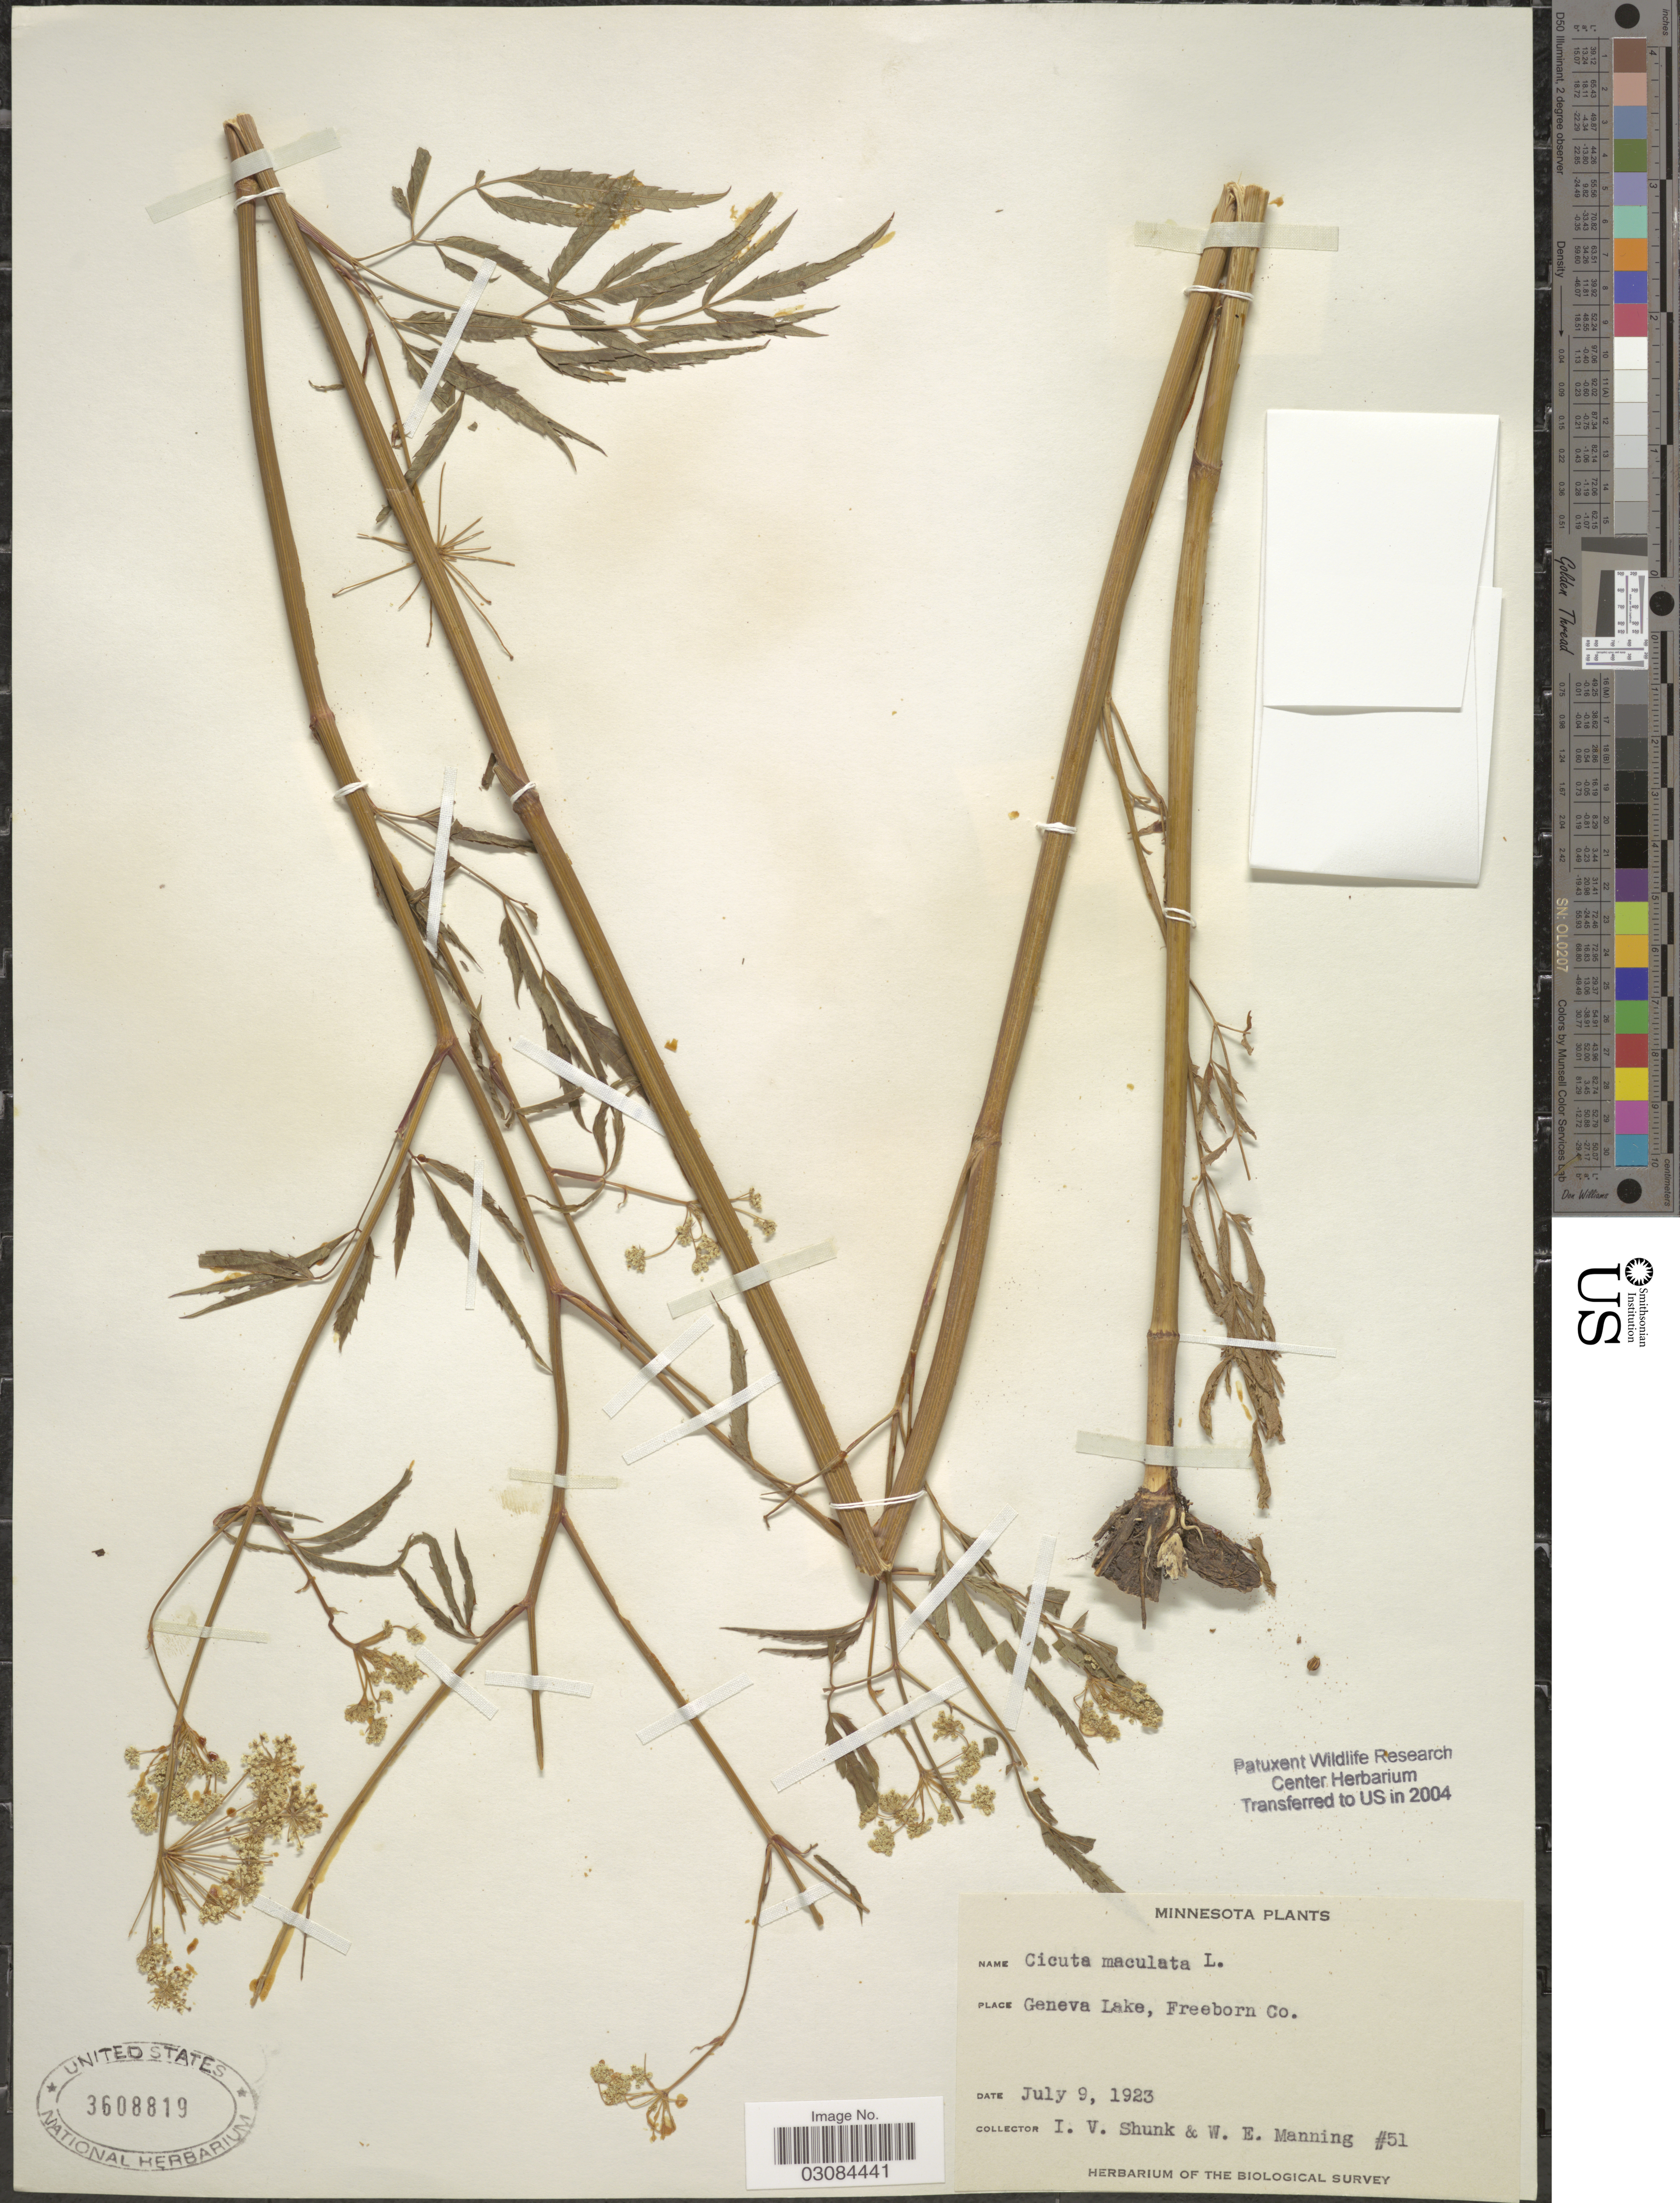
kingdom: Plantae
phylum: Tracheophyta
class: Magnoliopsida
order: Apiales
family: Apiaceae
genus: Cicuta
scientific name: Cicuta maculata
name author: L.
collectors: I. Shunk & W. Manning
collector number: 51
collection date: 1923-07-09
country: United States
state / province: Minnesota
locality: Geneva Lake, Freeborn Co.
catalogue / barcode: US 3608819